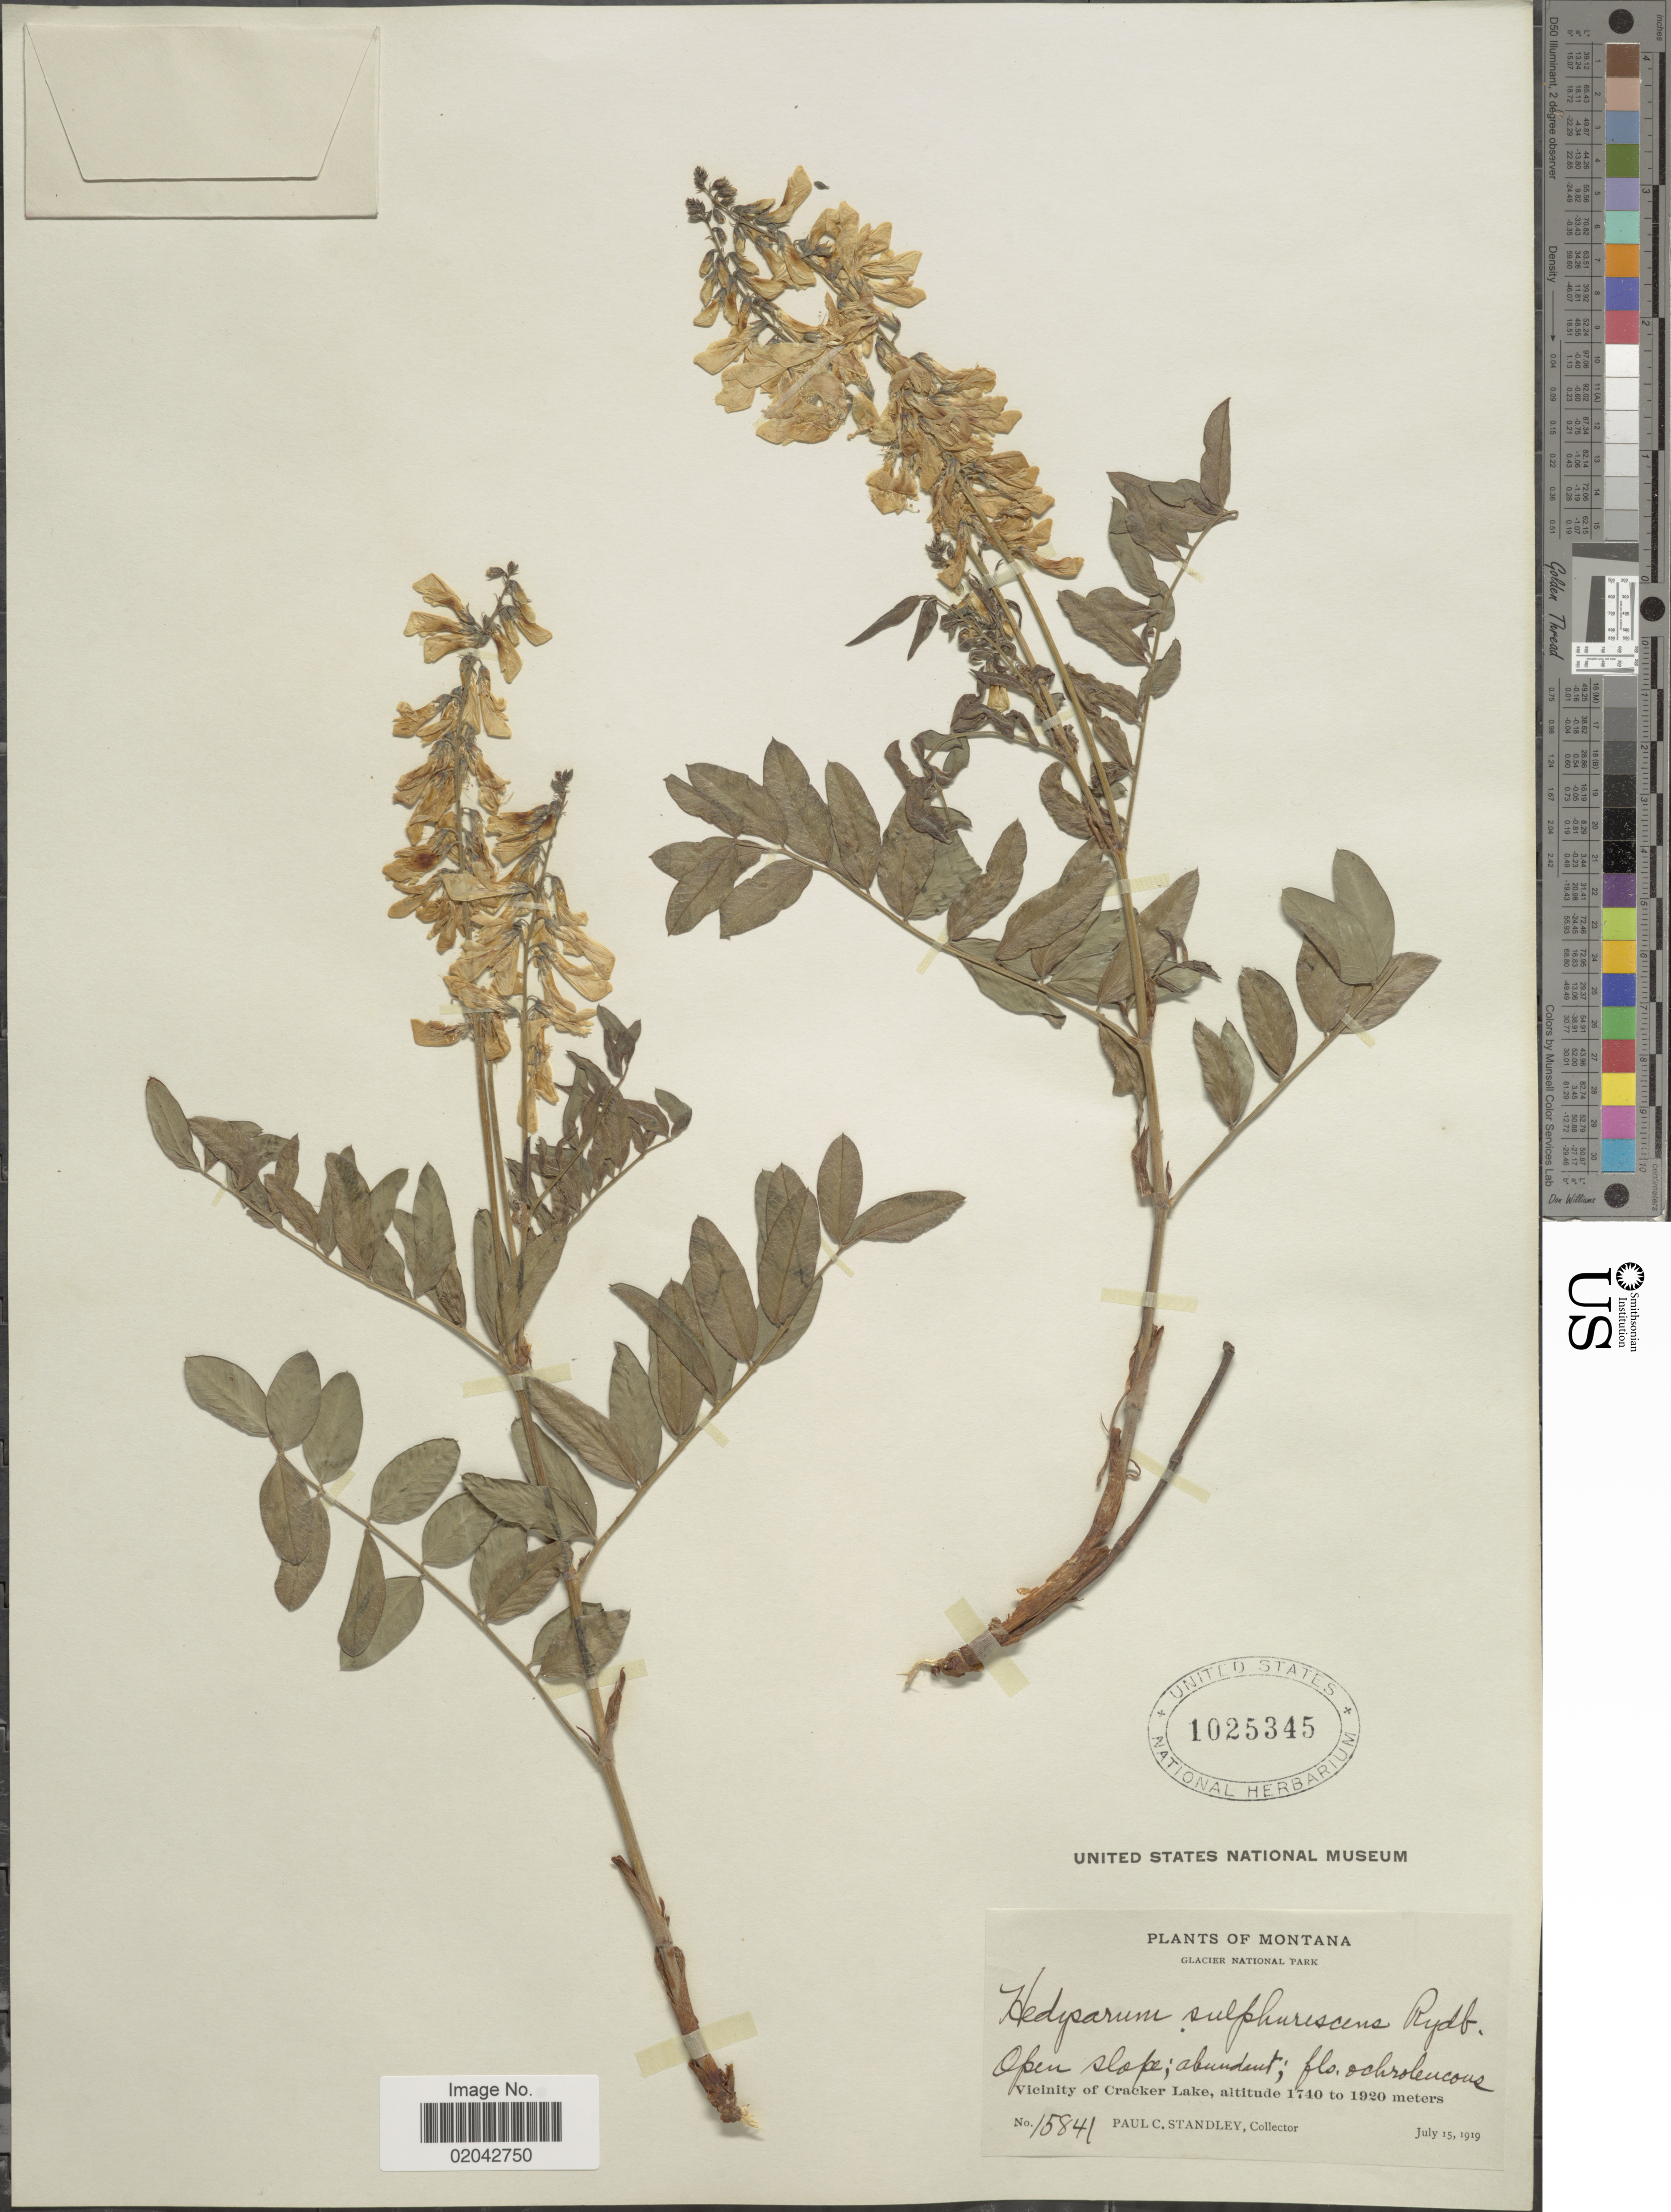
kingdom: Plantae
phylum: Tracheophyta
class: Magnoliopsida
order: Fabales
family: Fabaceae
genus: Hedysarum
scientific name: Hedysarum sulphurescens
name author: Rydb.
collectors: P. C. Standley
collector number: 15841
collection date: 1919-07-15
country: United States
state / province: Montana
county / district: Glacier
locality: Glacier National Park, open slope, vicinity of Cracker Lake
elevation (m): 1740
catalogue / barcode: US 1025345